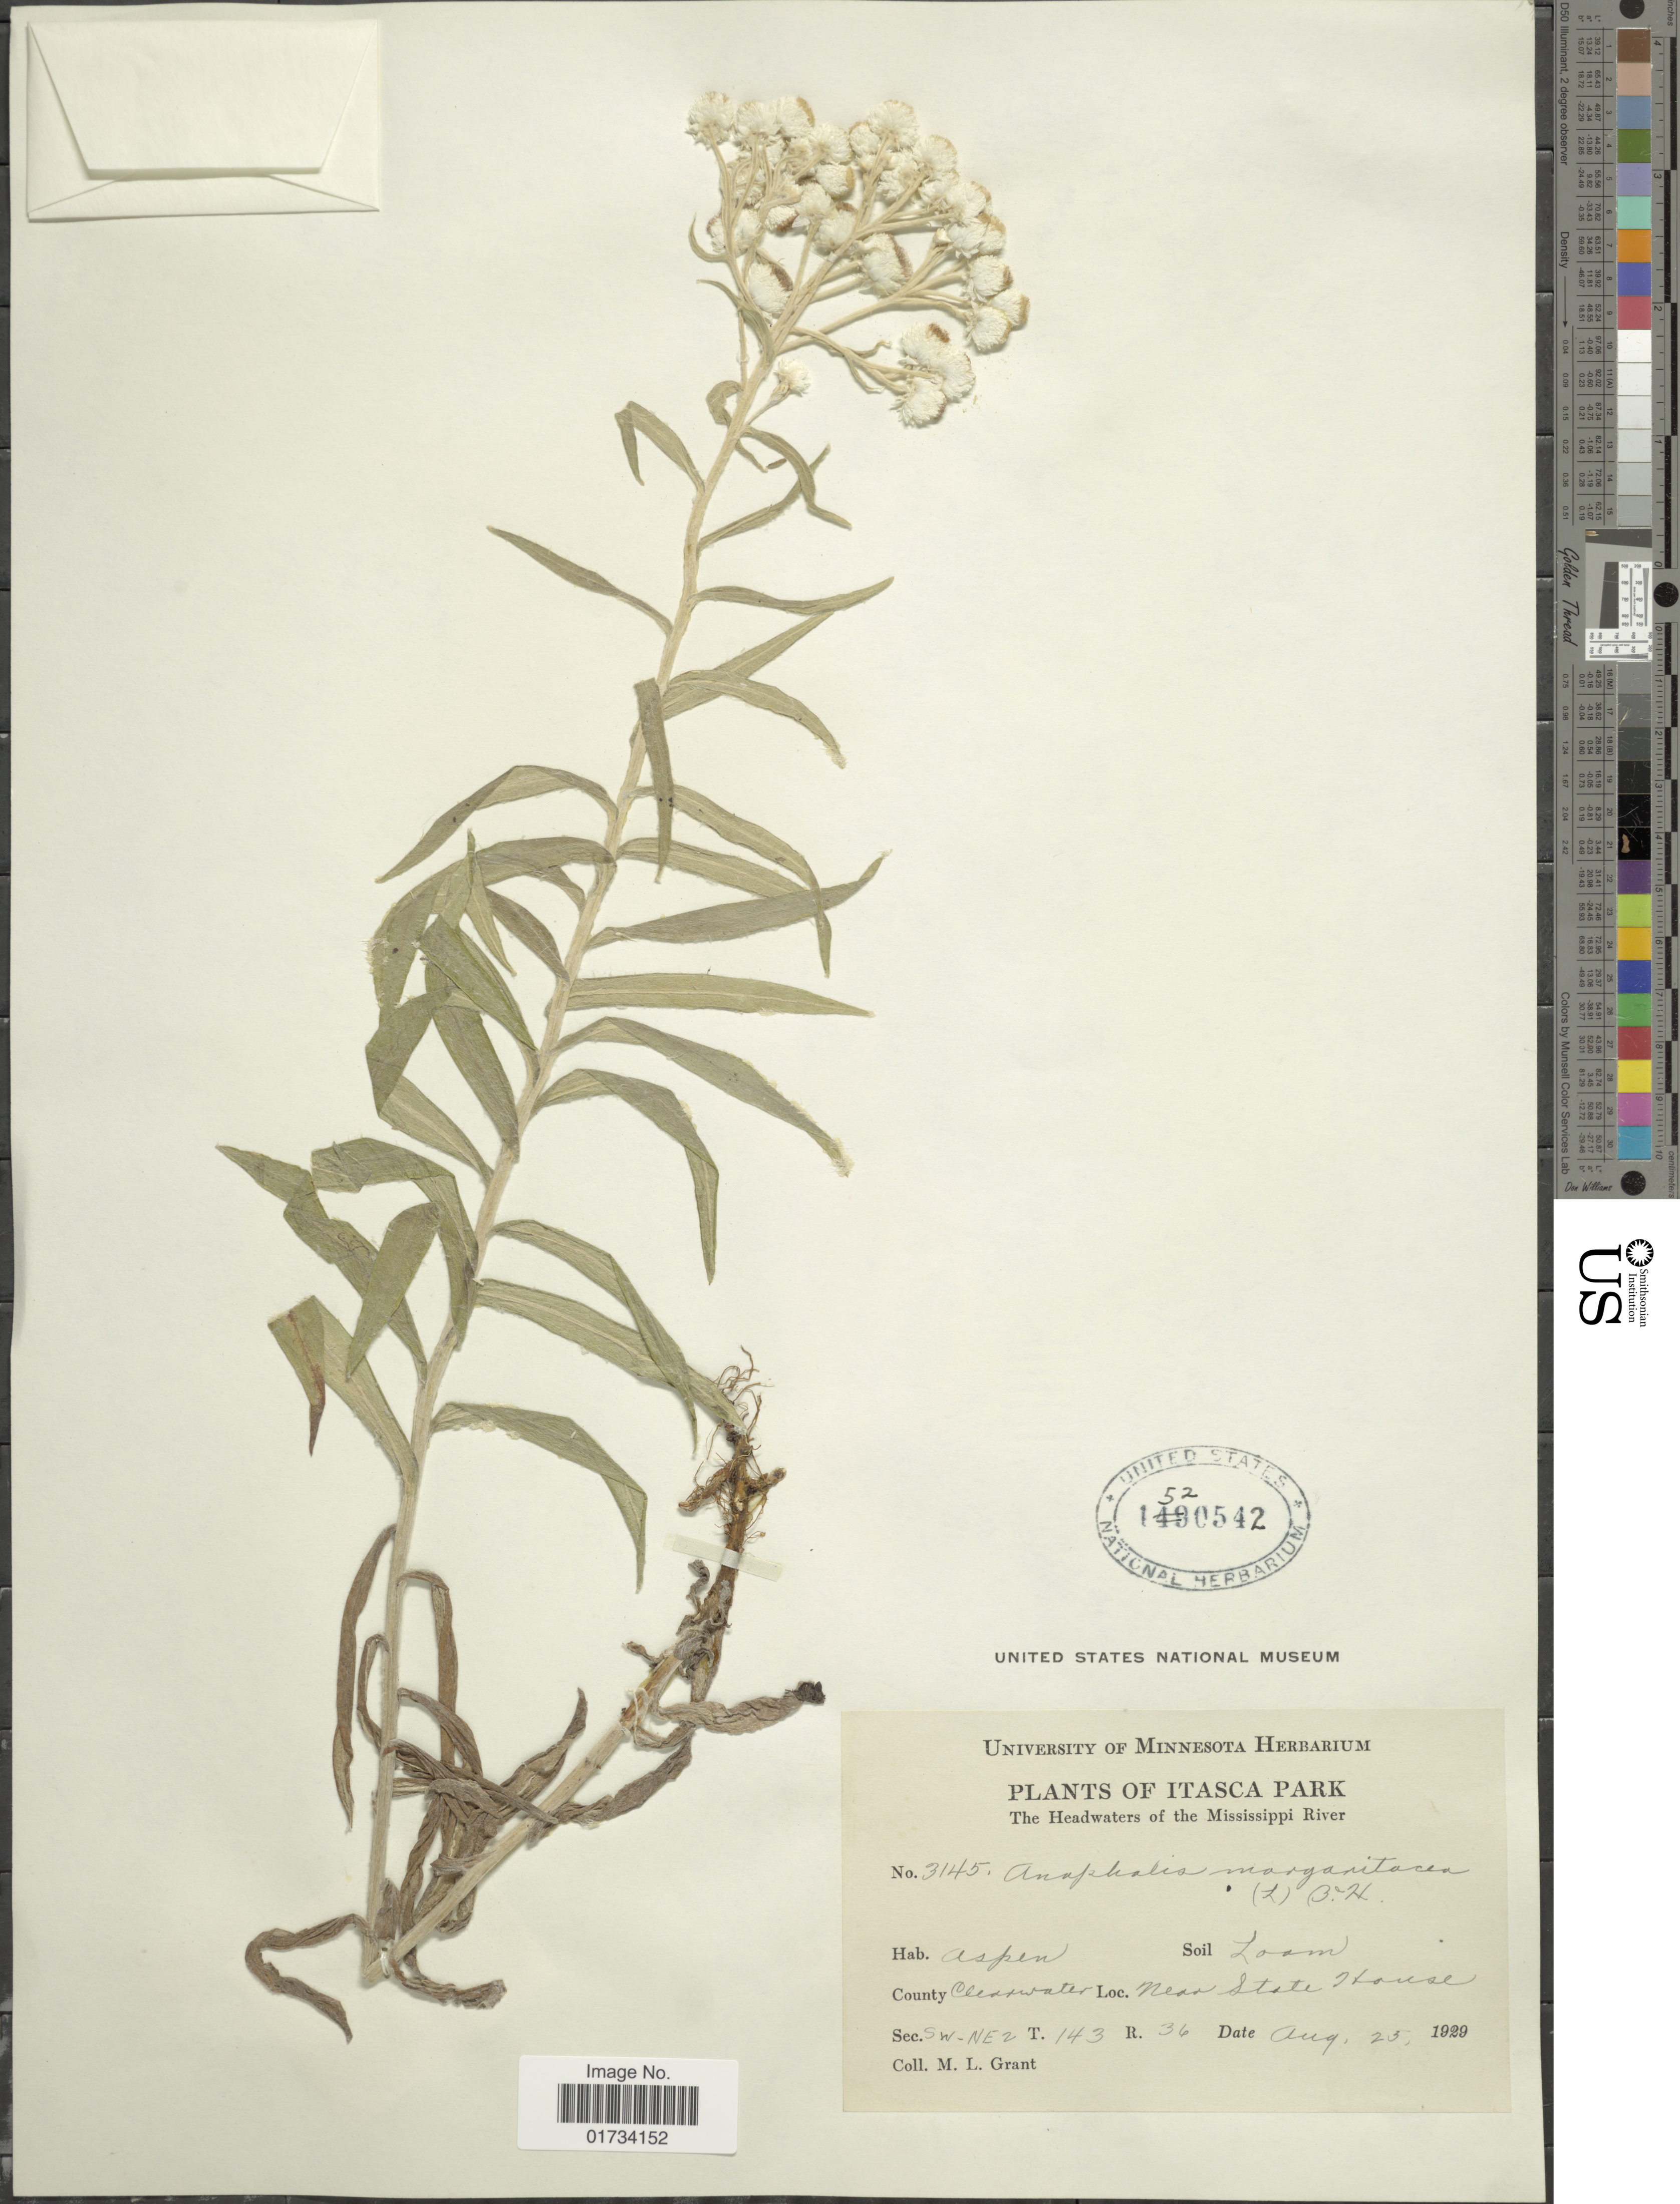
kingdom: Plantae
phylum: Tracheophyta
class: Magnoliopsida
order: Asterales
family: Asteraceae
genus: Anaphalis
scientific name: Anaphalis margaritacea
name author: (L.) Benth. & Hook. f.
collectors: M. L. Grant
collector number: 3145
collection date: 1929-08-25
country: United States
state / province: Minnesota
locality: Itasca Park, the Headwaters of the Mississippi River, County Clearwater, near State House, Sec. SW-NE2 T. 143 R. 36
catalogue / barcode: US 1520542